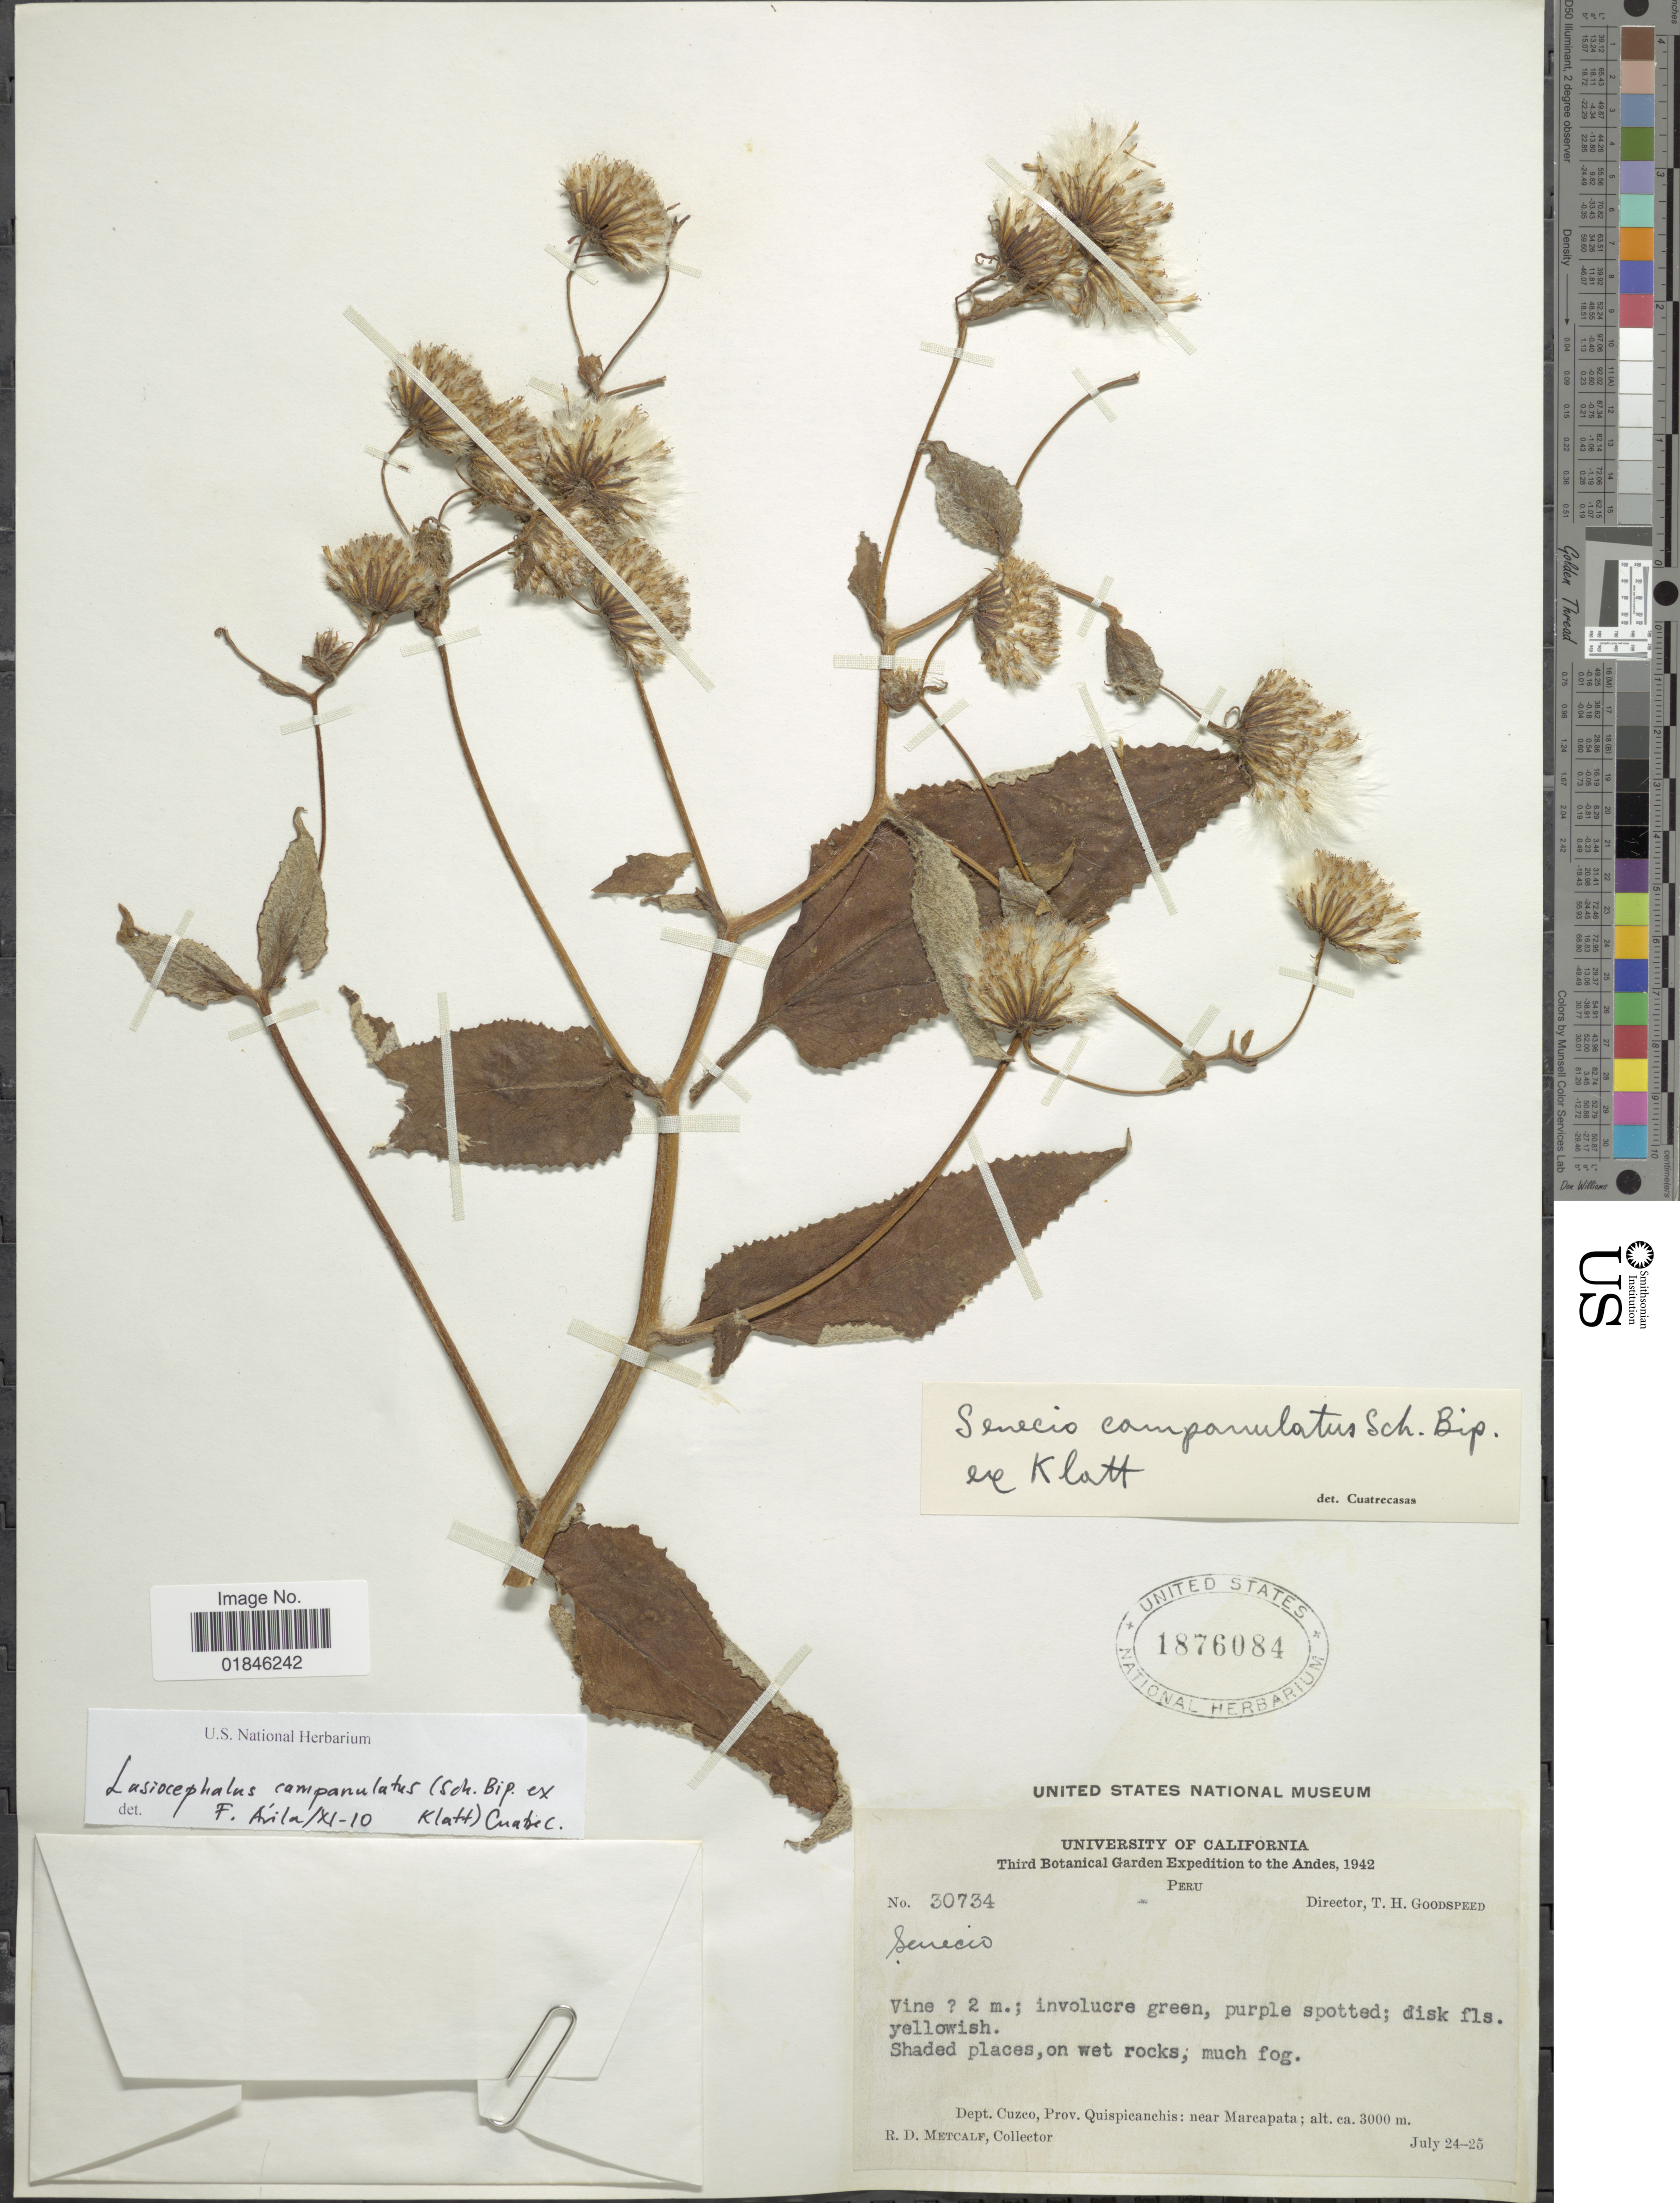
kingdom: Plantae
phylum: Tracheophyta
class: Magnoliopsida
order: Asterales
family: Asteraceae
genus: Senecio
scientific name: Senecio betonicifolius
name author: DC.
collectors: R. D. Metcalf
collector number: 30734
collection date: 1942-07-24/1942-07-25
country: Peru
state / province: Cusco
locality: Dept. Cuzco, Prov. Quispicanchis; near Marcapata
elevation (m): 3000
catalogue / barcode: US 1876084